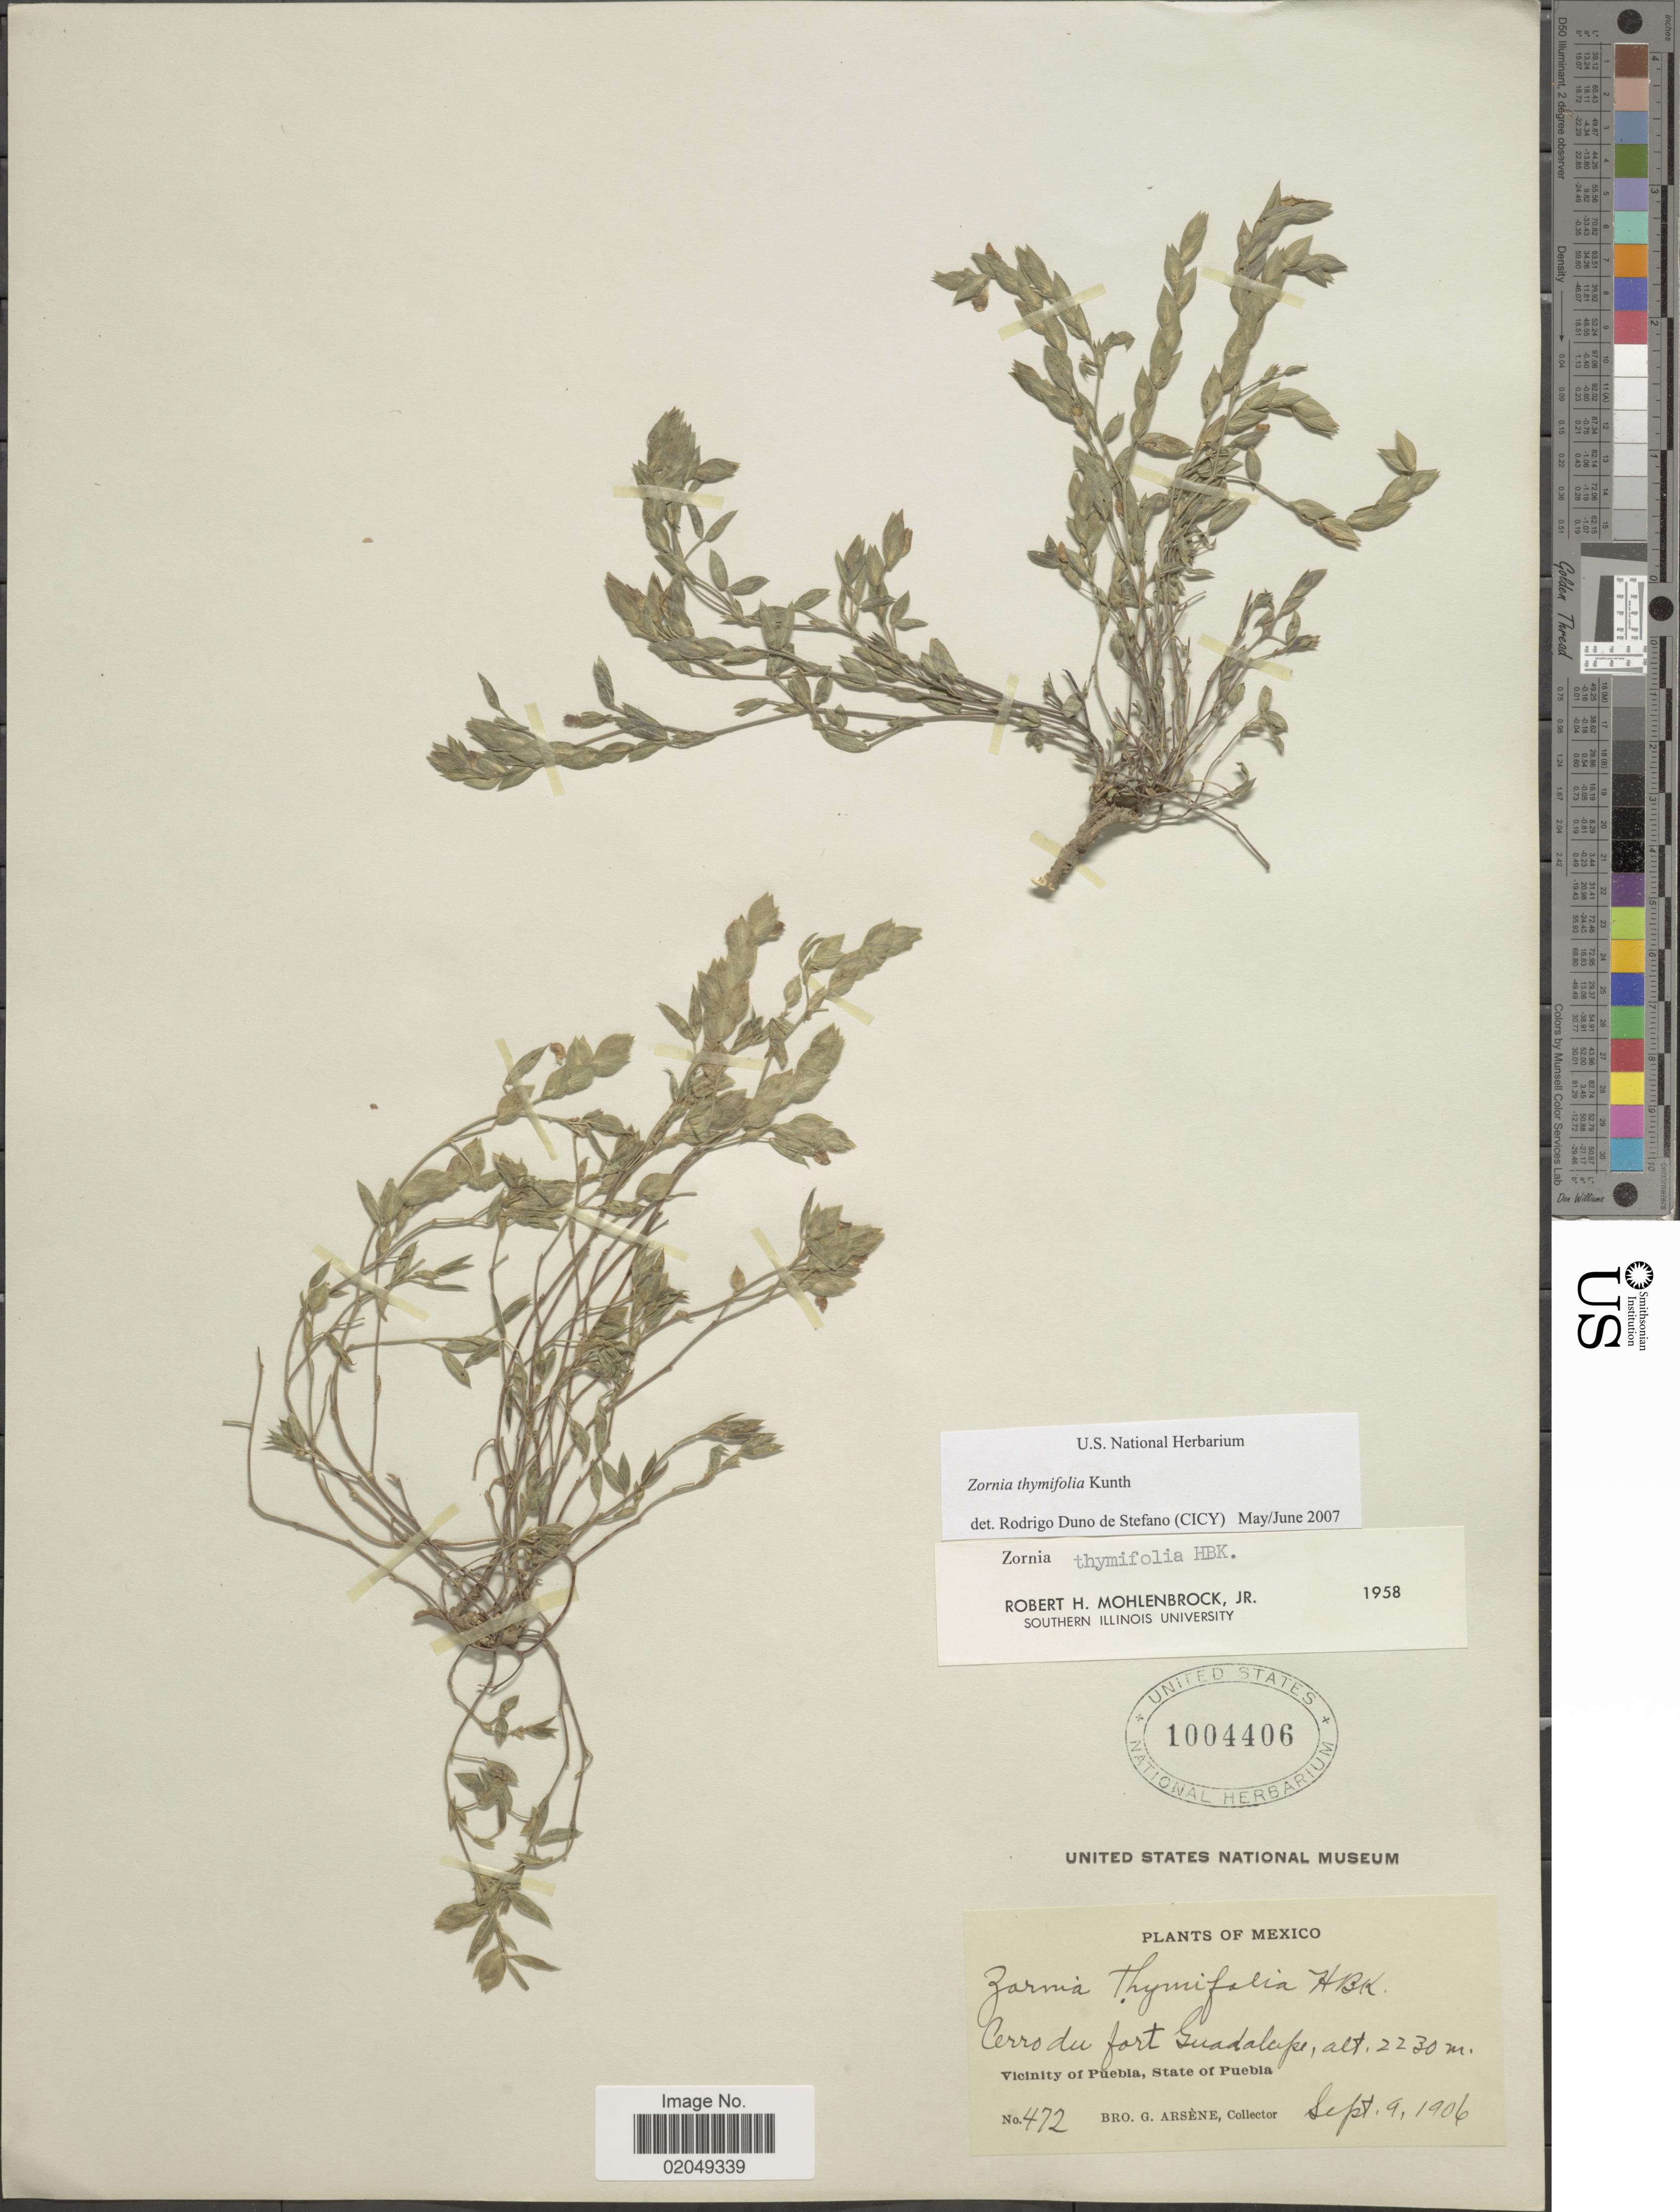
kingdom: Plantae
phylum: Tracheophyta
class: Magnoliopsida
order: Fabales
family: Fabaceae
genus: Zornia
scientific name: Zornia thymifolia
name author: Kunth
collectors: Bro. G. Arsène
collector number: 472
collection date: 1906-09-09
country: Mexico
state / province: Puebla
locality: Cerro du fort Guadalupe, vicinity of Puebla, State of Puebla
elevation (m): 2230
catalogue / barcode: US 1004406